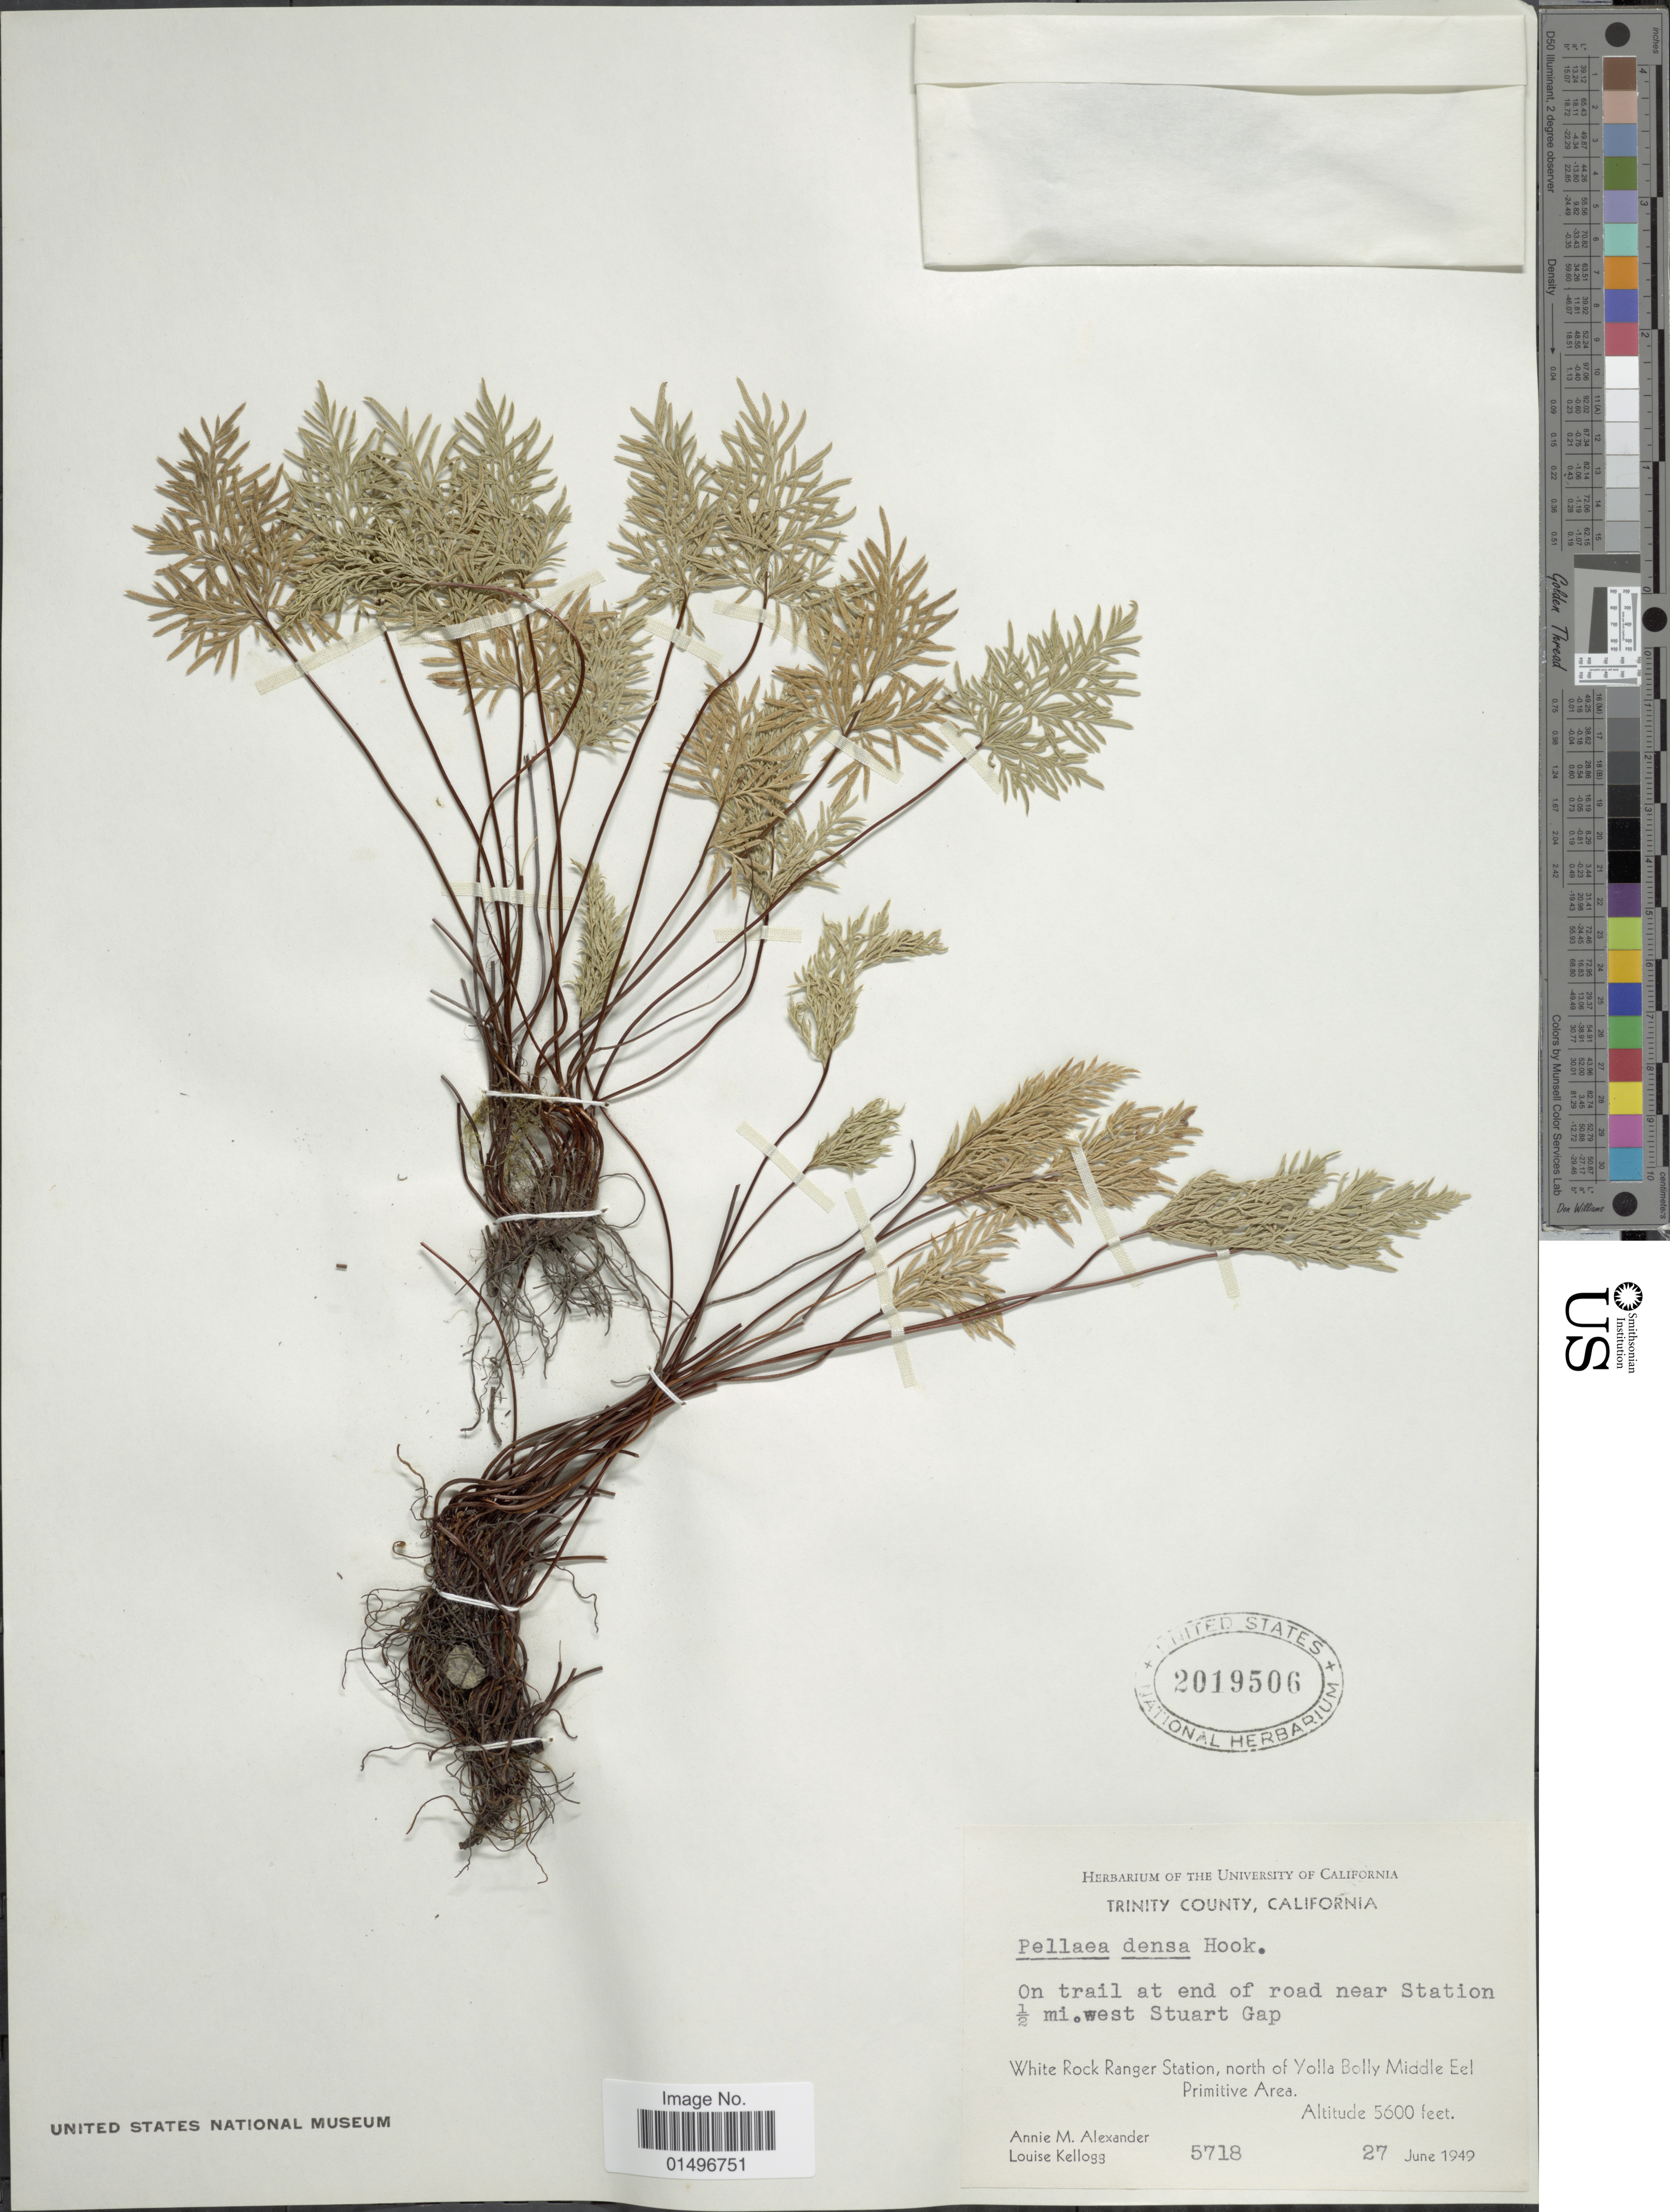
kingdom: Plantae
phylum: Tracheophyta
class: Polypodiopsida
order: Polypodiales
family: Pteridaceae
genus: Aspidotis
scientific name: Aspidotis densa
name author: (Brack.) Lellinger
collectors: A. M. Alexander & L. Kellogg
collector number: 5718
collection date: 1949-06-27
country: United States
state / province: California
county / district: Trinity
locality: California, Trinity County, on trail at end of road near Station 1/2 mi.west Stuart Gap, White Rock Ranger Station, north of Yolla Belly Middle Eel Primitive Area.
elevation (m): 1707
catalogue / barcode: US 2019506